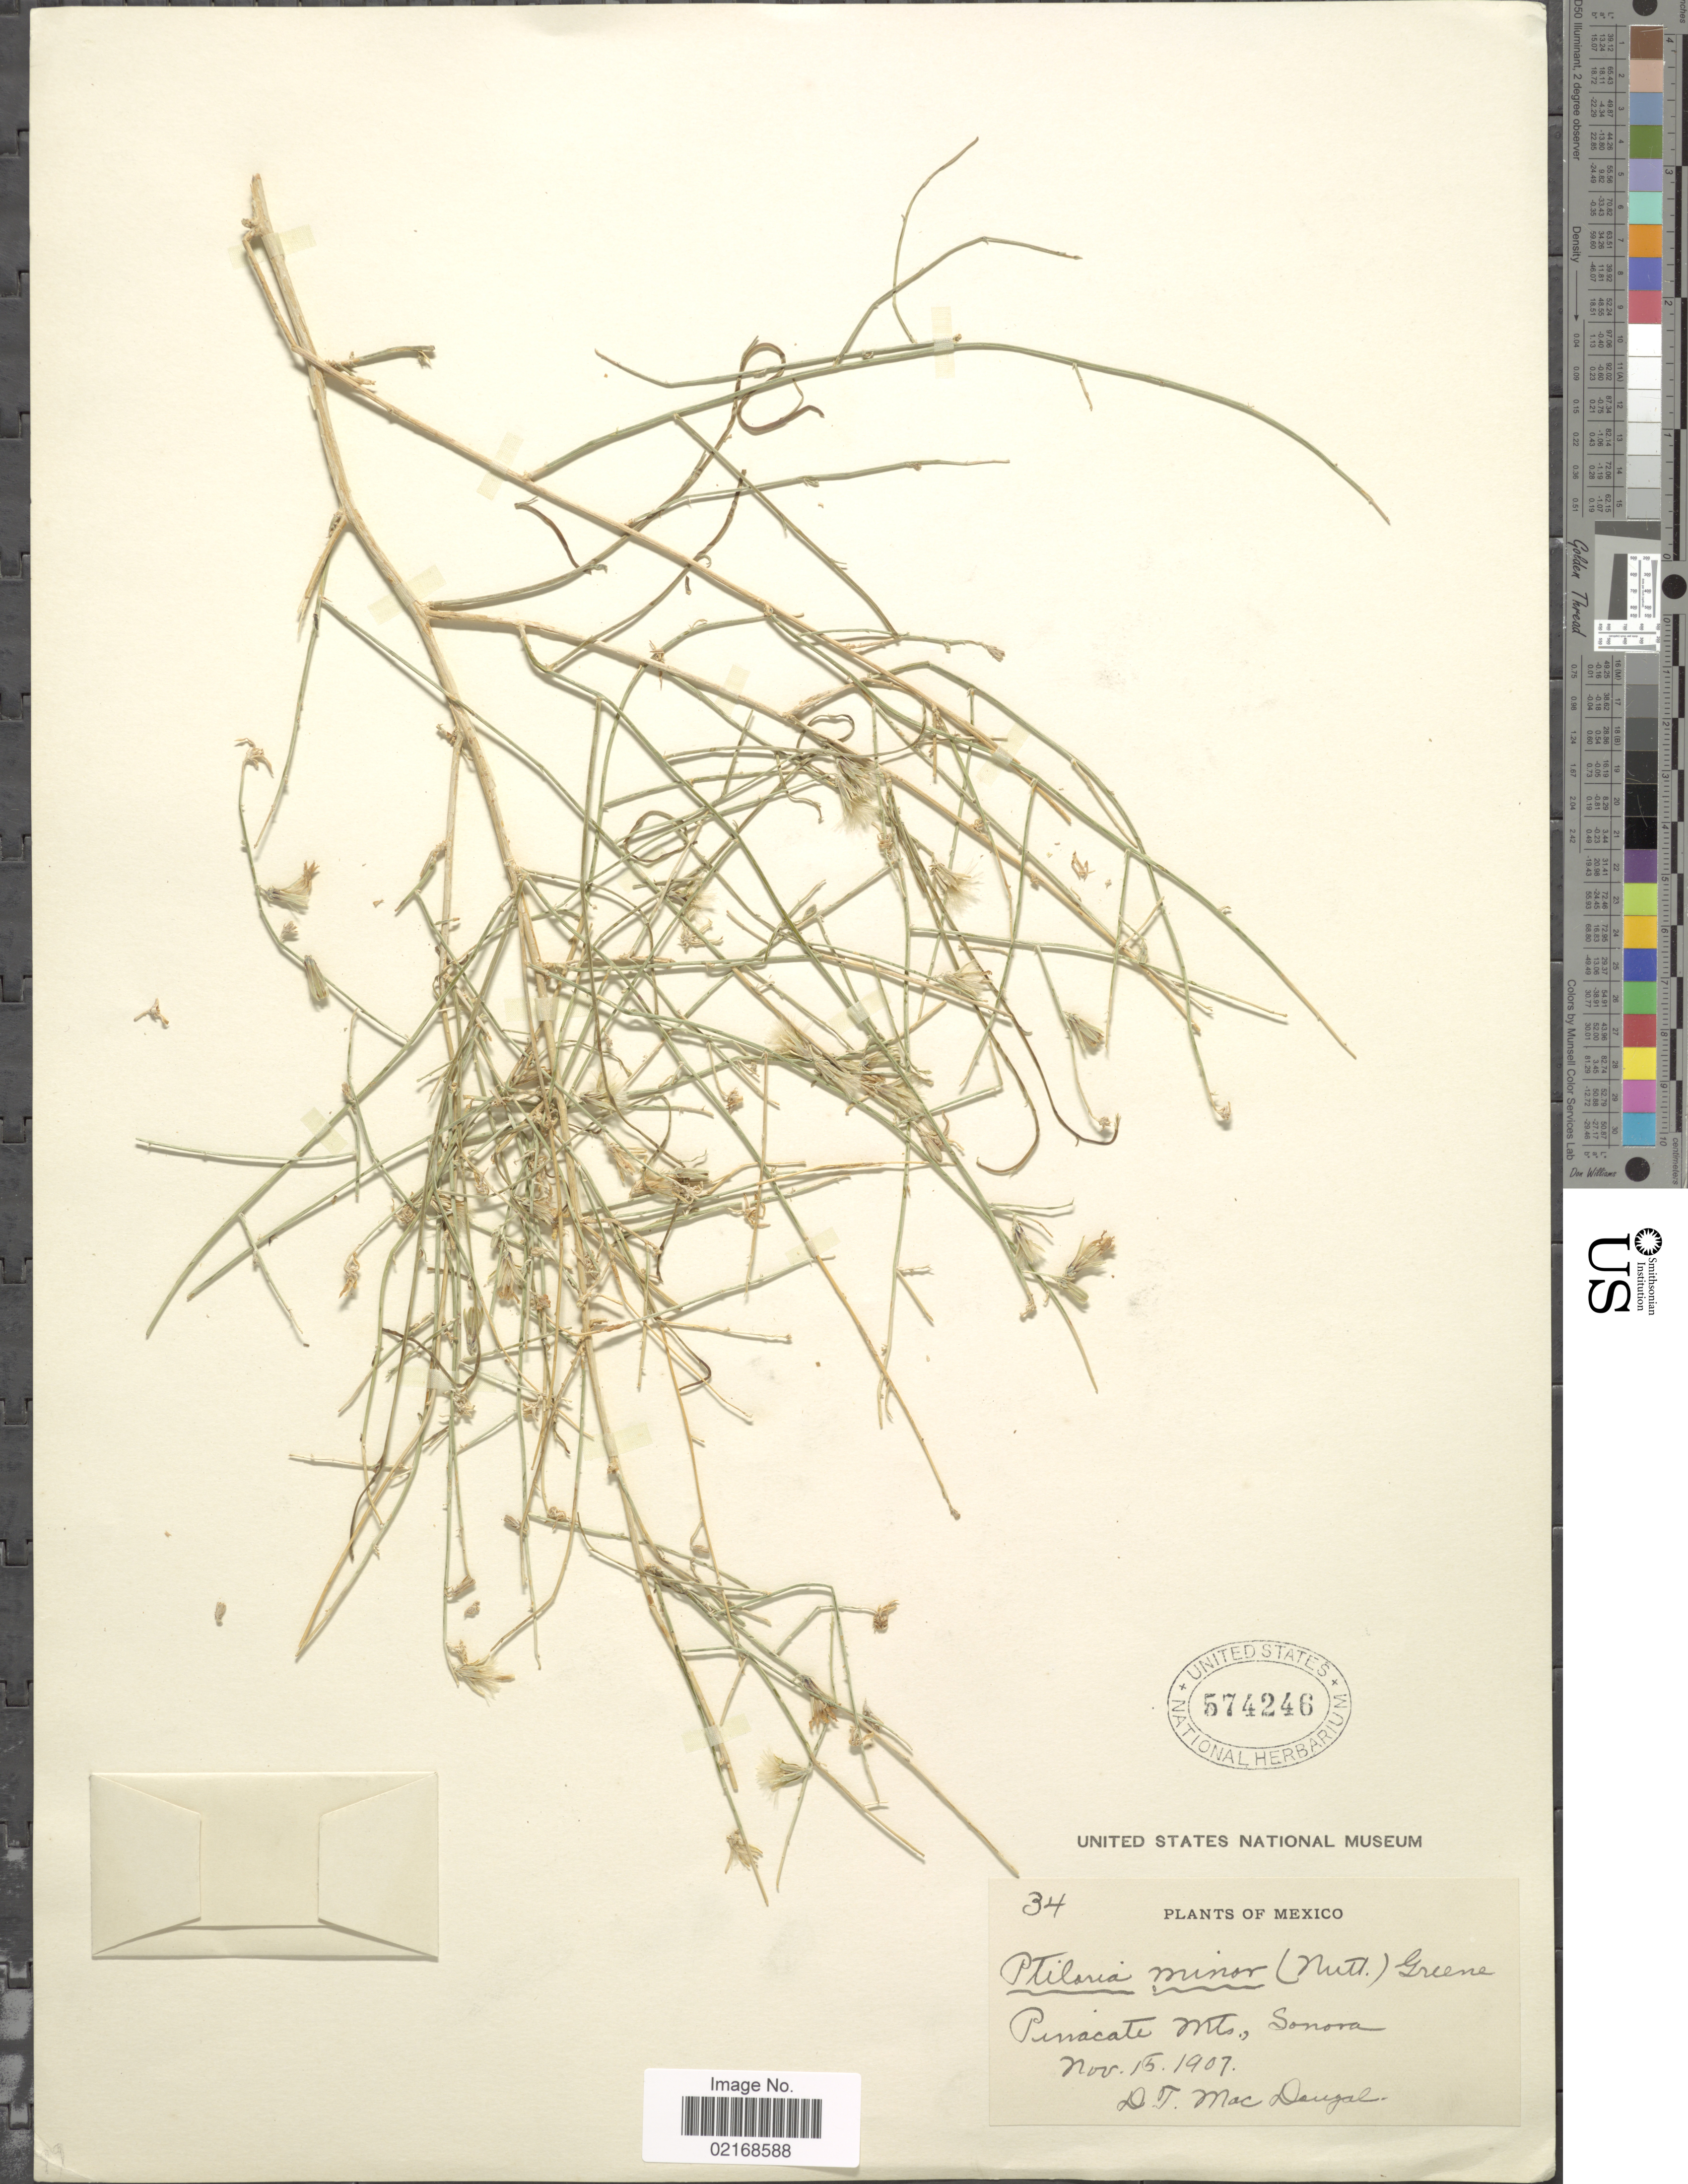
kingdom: Plantae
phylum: Tracheophyta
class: Magnoliopsida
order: Asterales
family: Asteraceae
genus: Stephanomeria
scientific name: Stephanomeria tenuifolia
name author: (Torr.) H.M. Hall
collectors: D. T. MacDougal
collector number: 34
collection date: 1907-11-15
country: Mexico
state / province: Sonora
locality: Pinacati Mts., Sonora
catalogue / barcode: US 574246